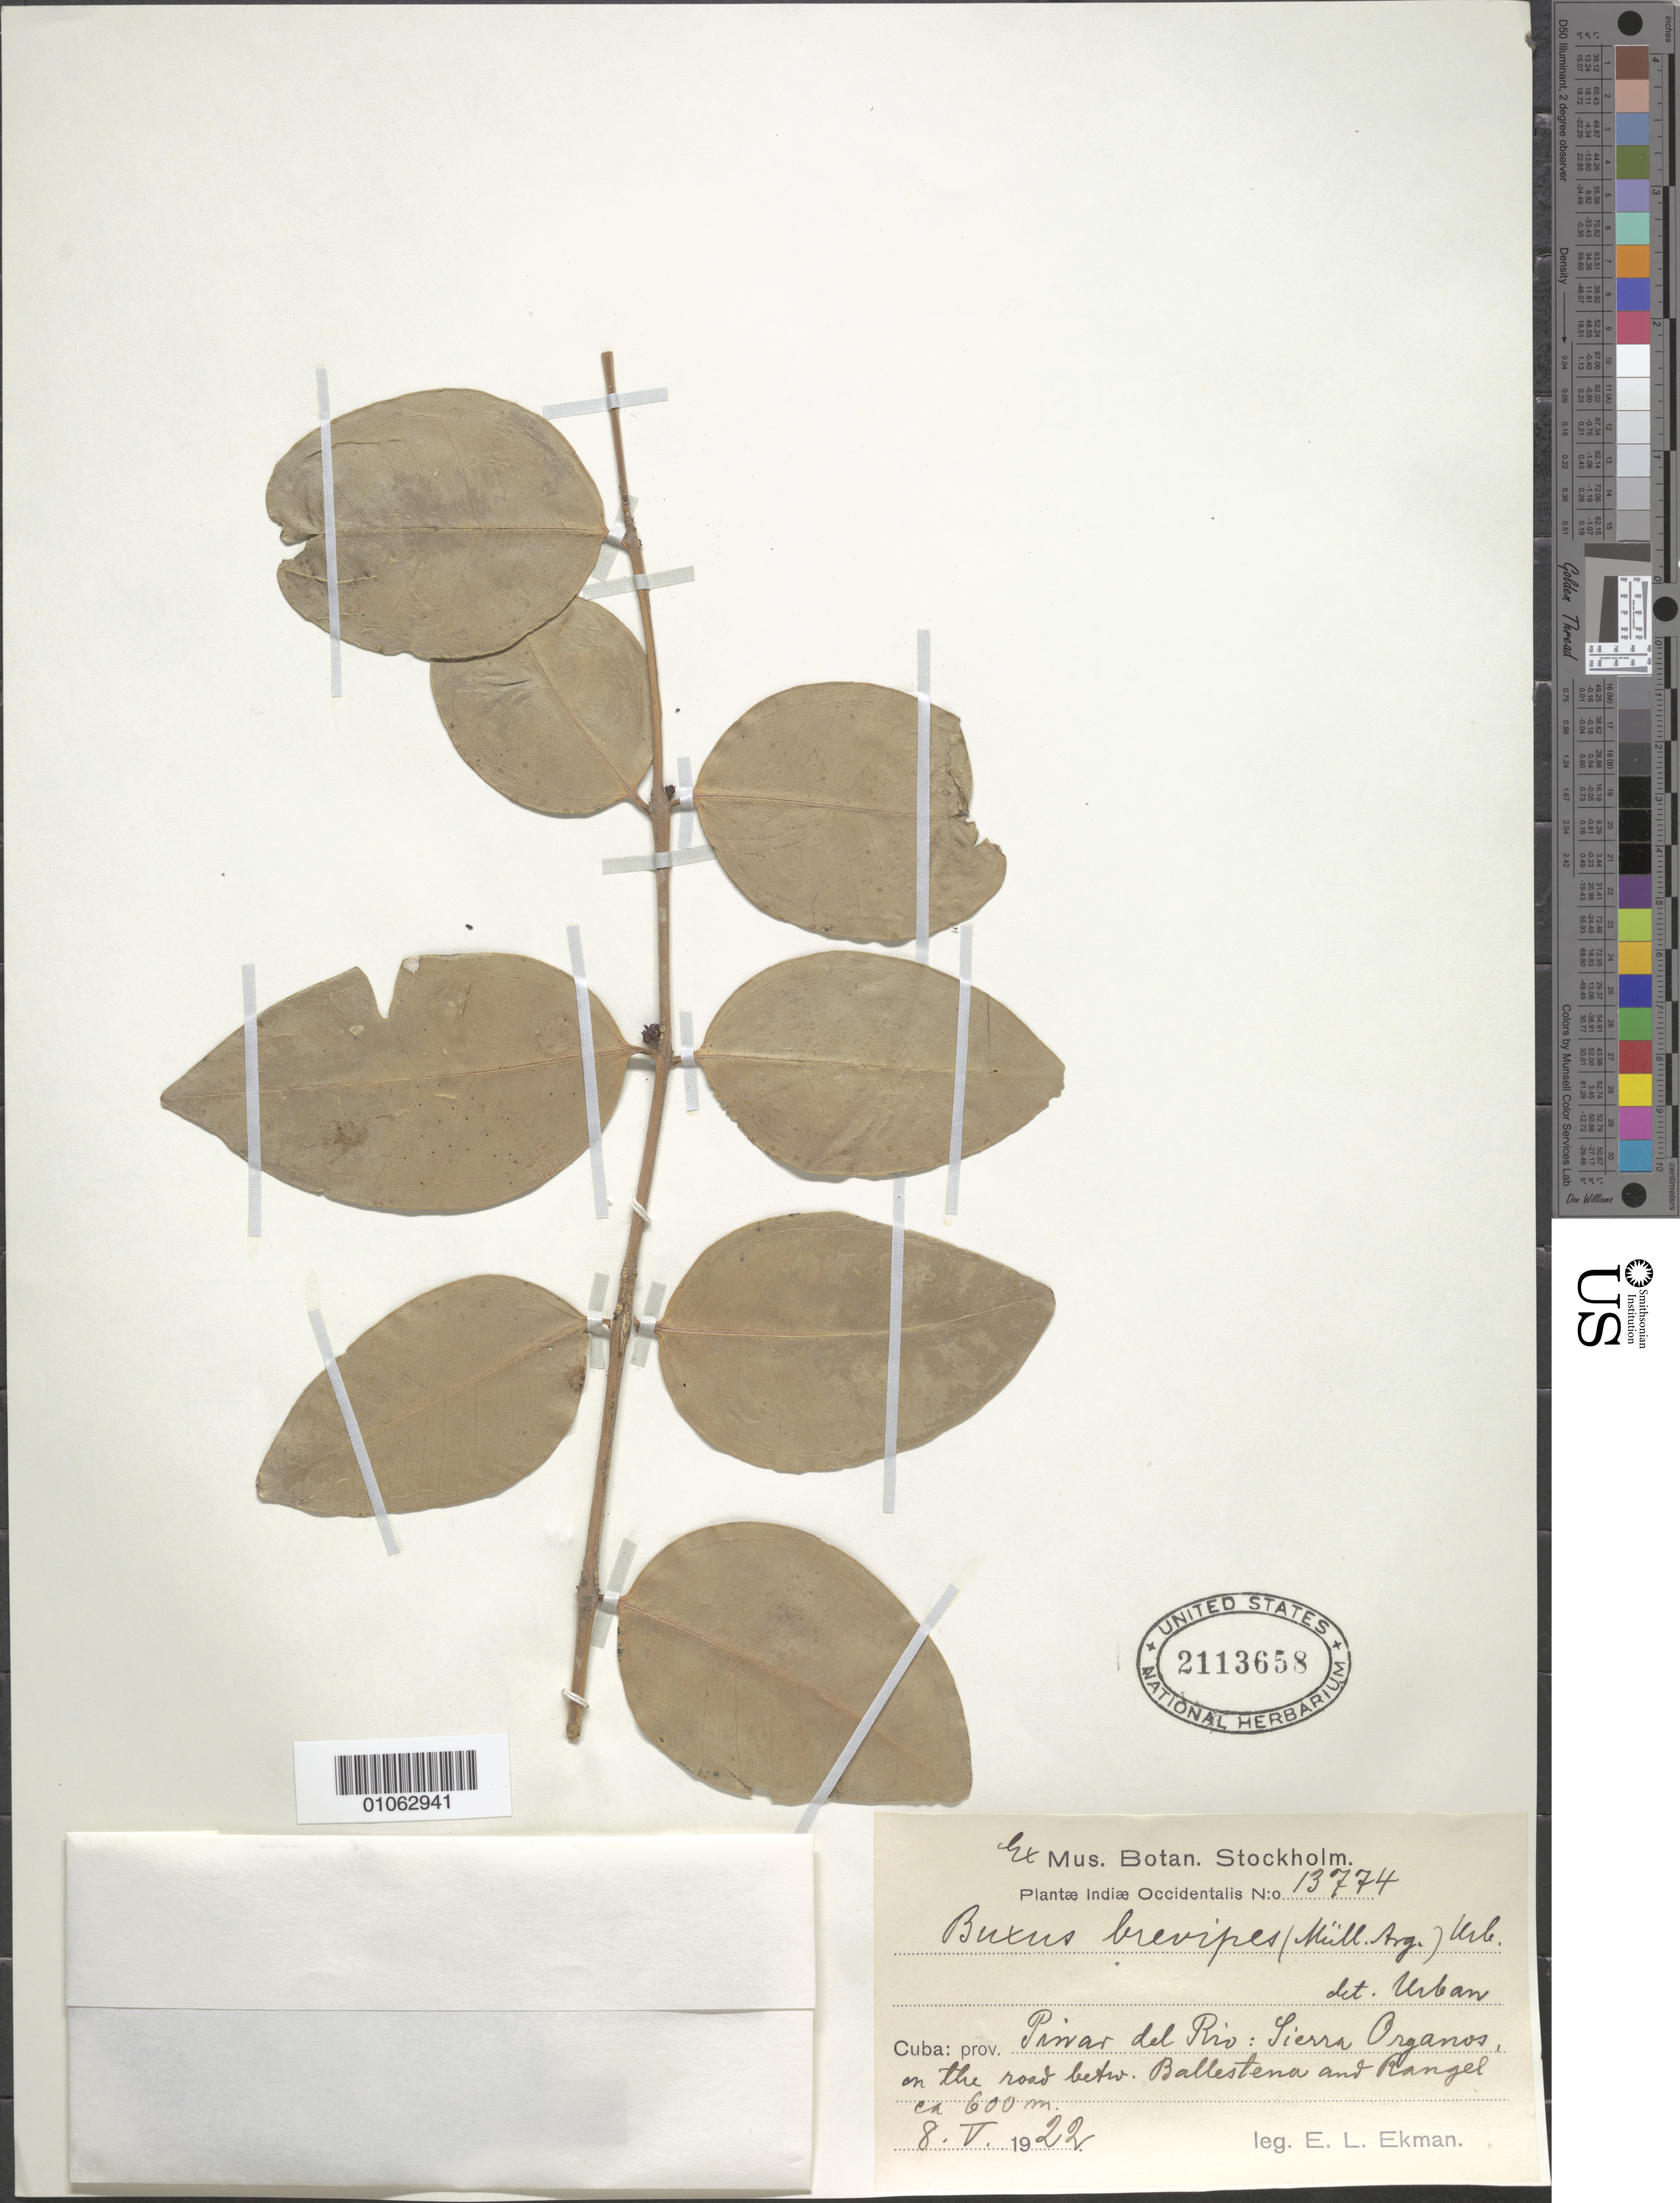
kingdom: Plantae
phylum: Tracheophyta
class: Magnoliopsida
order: Buxales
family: Buxaceae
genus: Buxus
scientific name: Buxus brevipes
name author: (Müll. Arg.) Urb.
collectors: E. L. Ekman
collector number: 13774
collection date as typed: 08 May 1922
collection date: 1922-05-08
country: Cuba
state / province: Pinar del Rio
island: Cuba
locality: Sierra Organosm on the road between Ballestena and Rangel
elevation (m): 600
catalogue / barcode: US 2113658